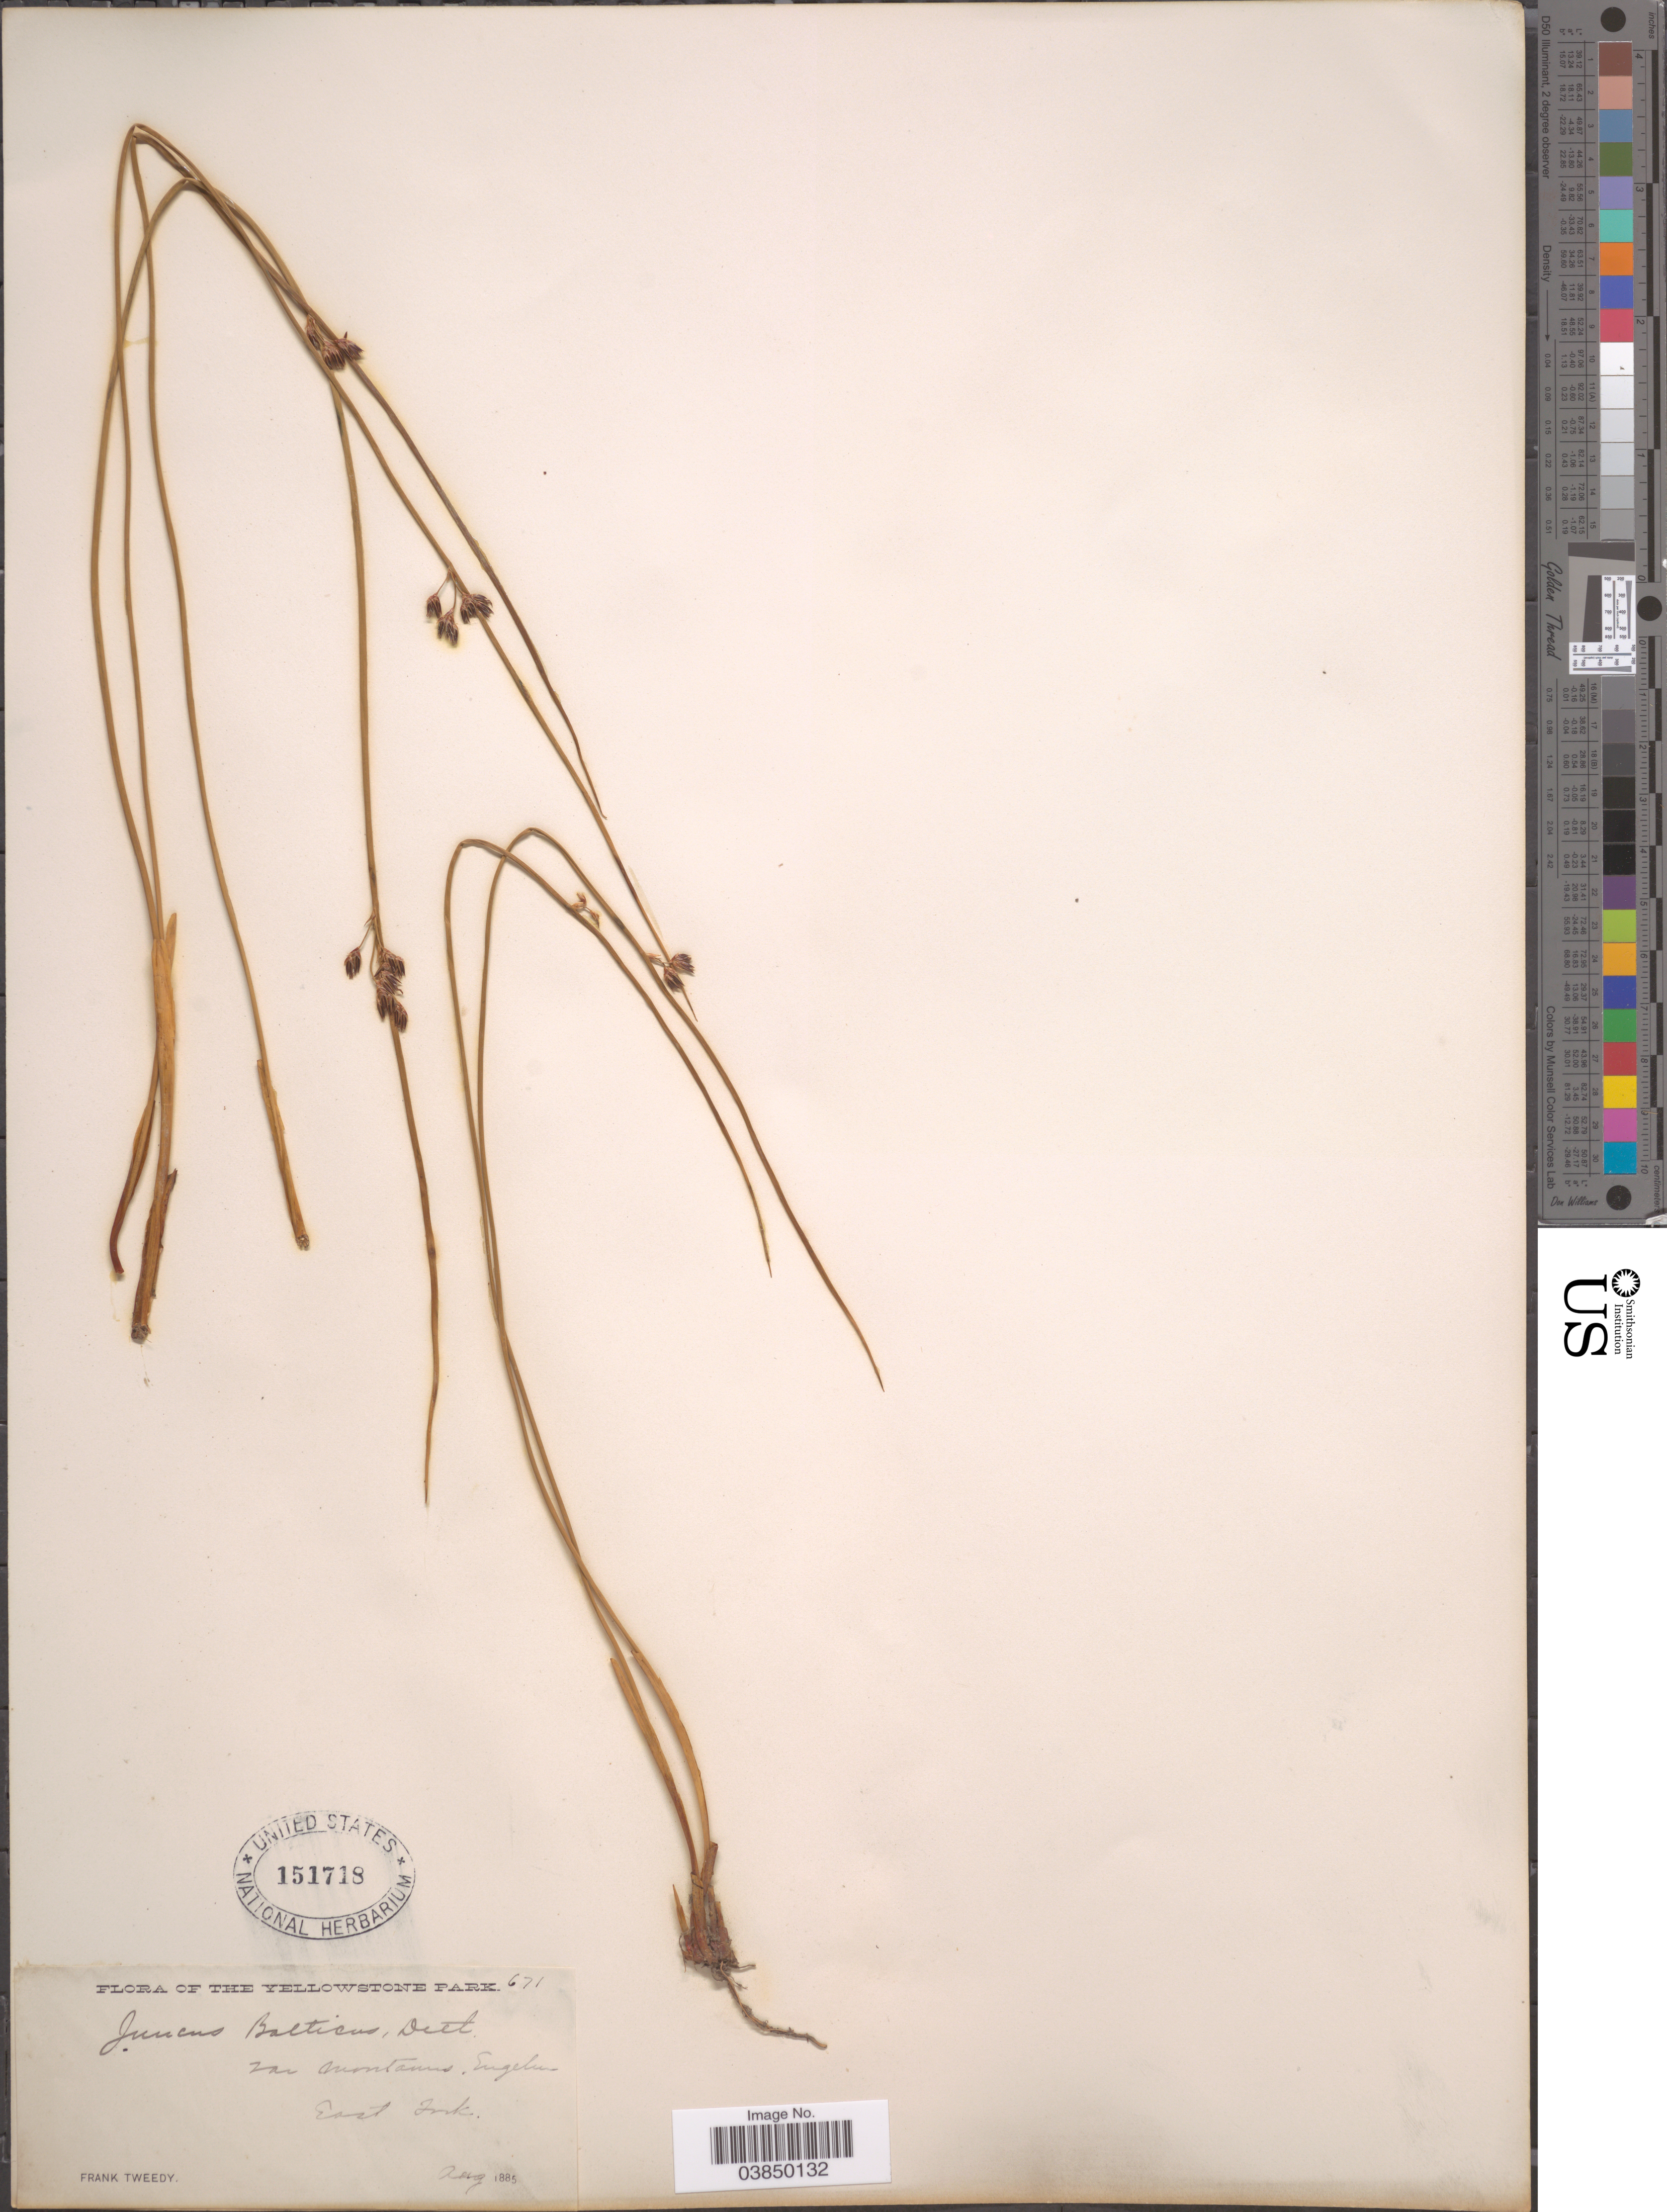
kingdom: Plantae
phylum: Tracheophyta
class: Liliopsida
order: Poales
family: Juncaceae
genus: Juncus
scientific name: Juncus balticus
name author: Willd.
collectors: F. Tweedy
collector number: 671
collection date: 1885-08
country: United States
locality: The Yellowstone Park. East Fork.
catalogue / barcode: US 151718